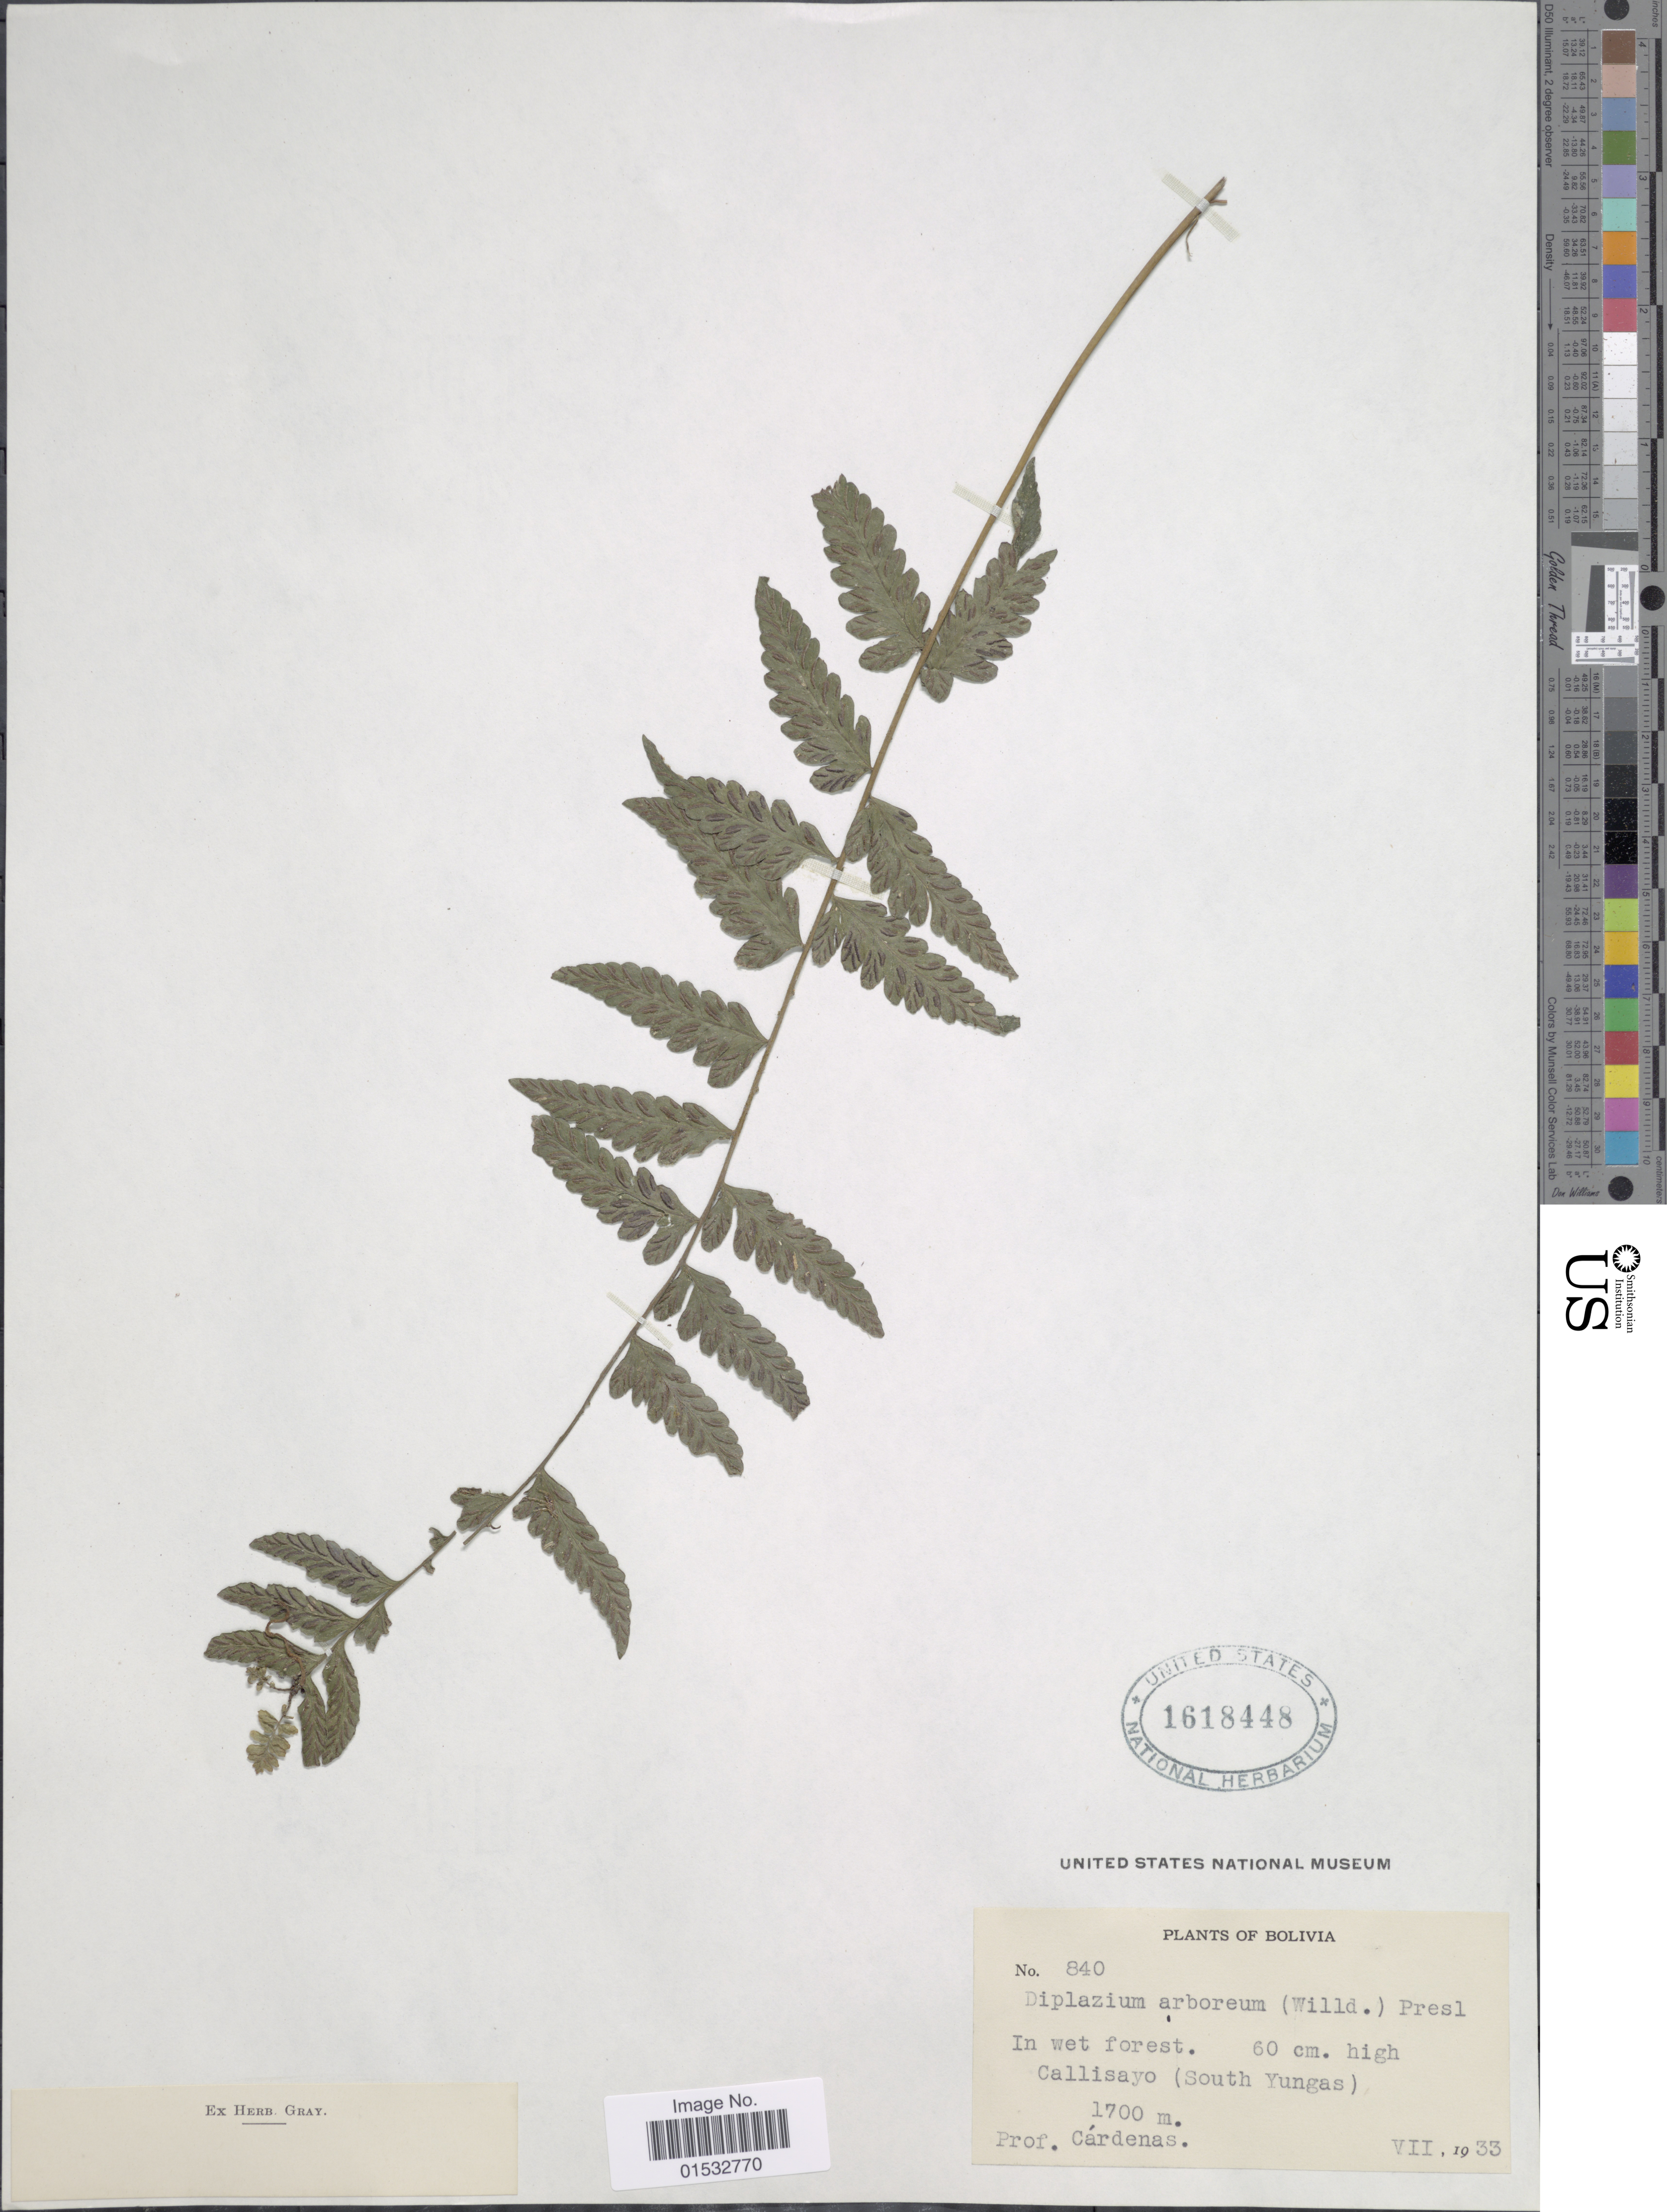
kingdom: Plantae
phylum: Tracheophyta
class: Polypodiopsida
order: Polypodiales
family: Athyriaceae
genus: Diplazium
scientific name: Diplazium cristatum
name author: (Desr.) Alston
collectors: M. Cárdenas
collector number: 840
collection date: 1933-07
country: Bolivia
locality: Callisayo (South Yungas)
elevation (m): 1700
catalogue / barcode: US 1618448